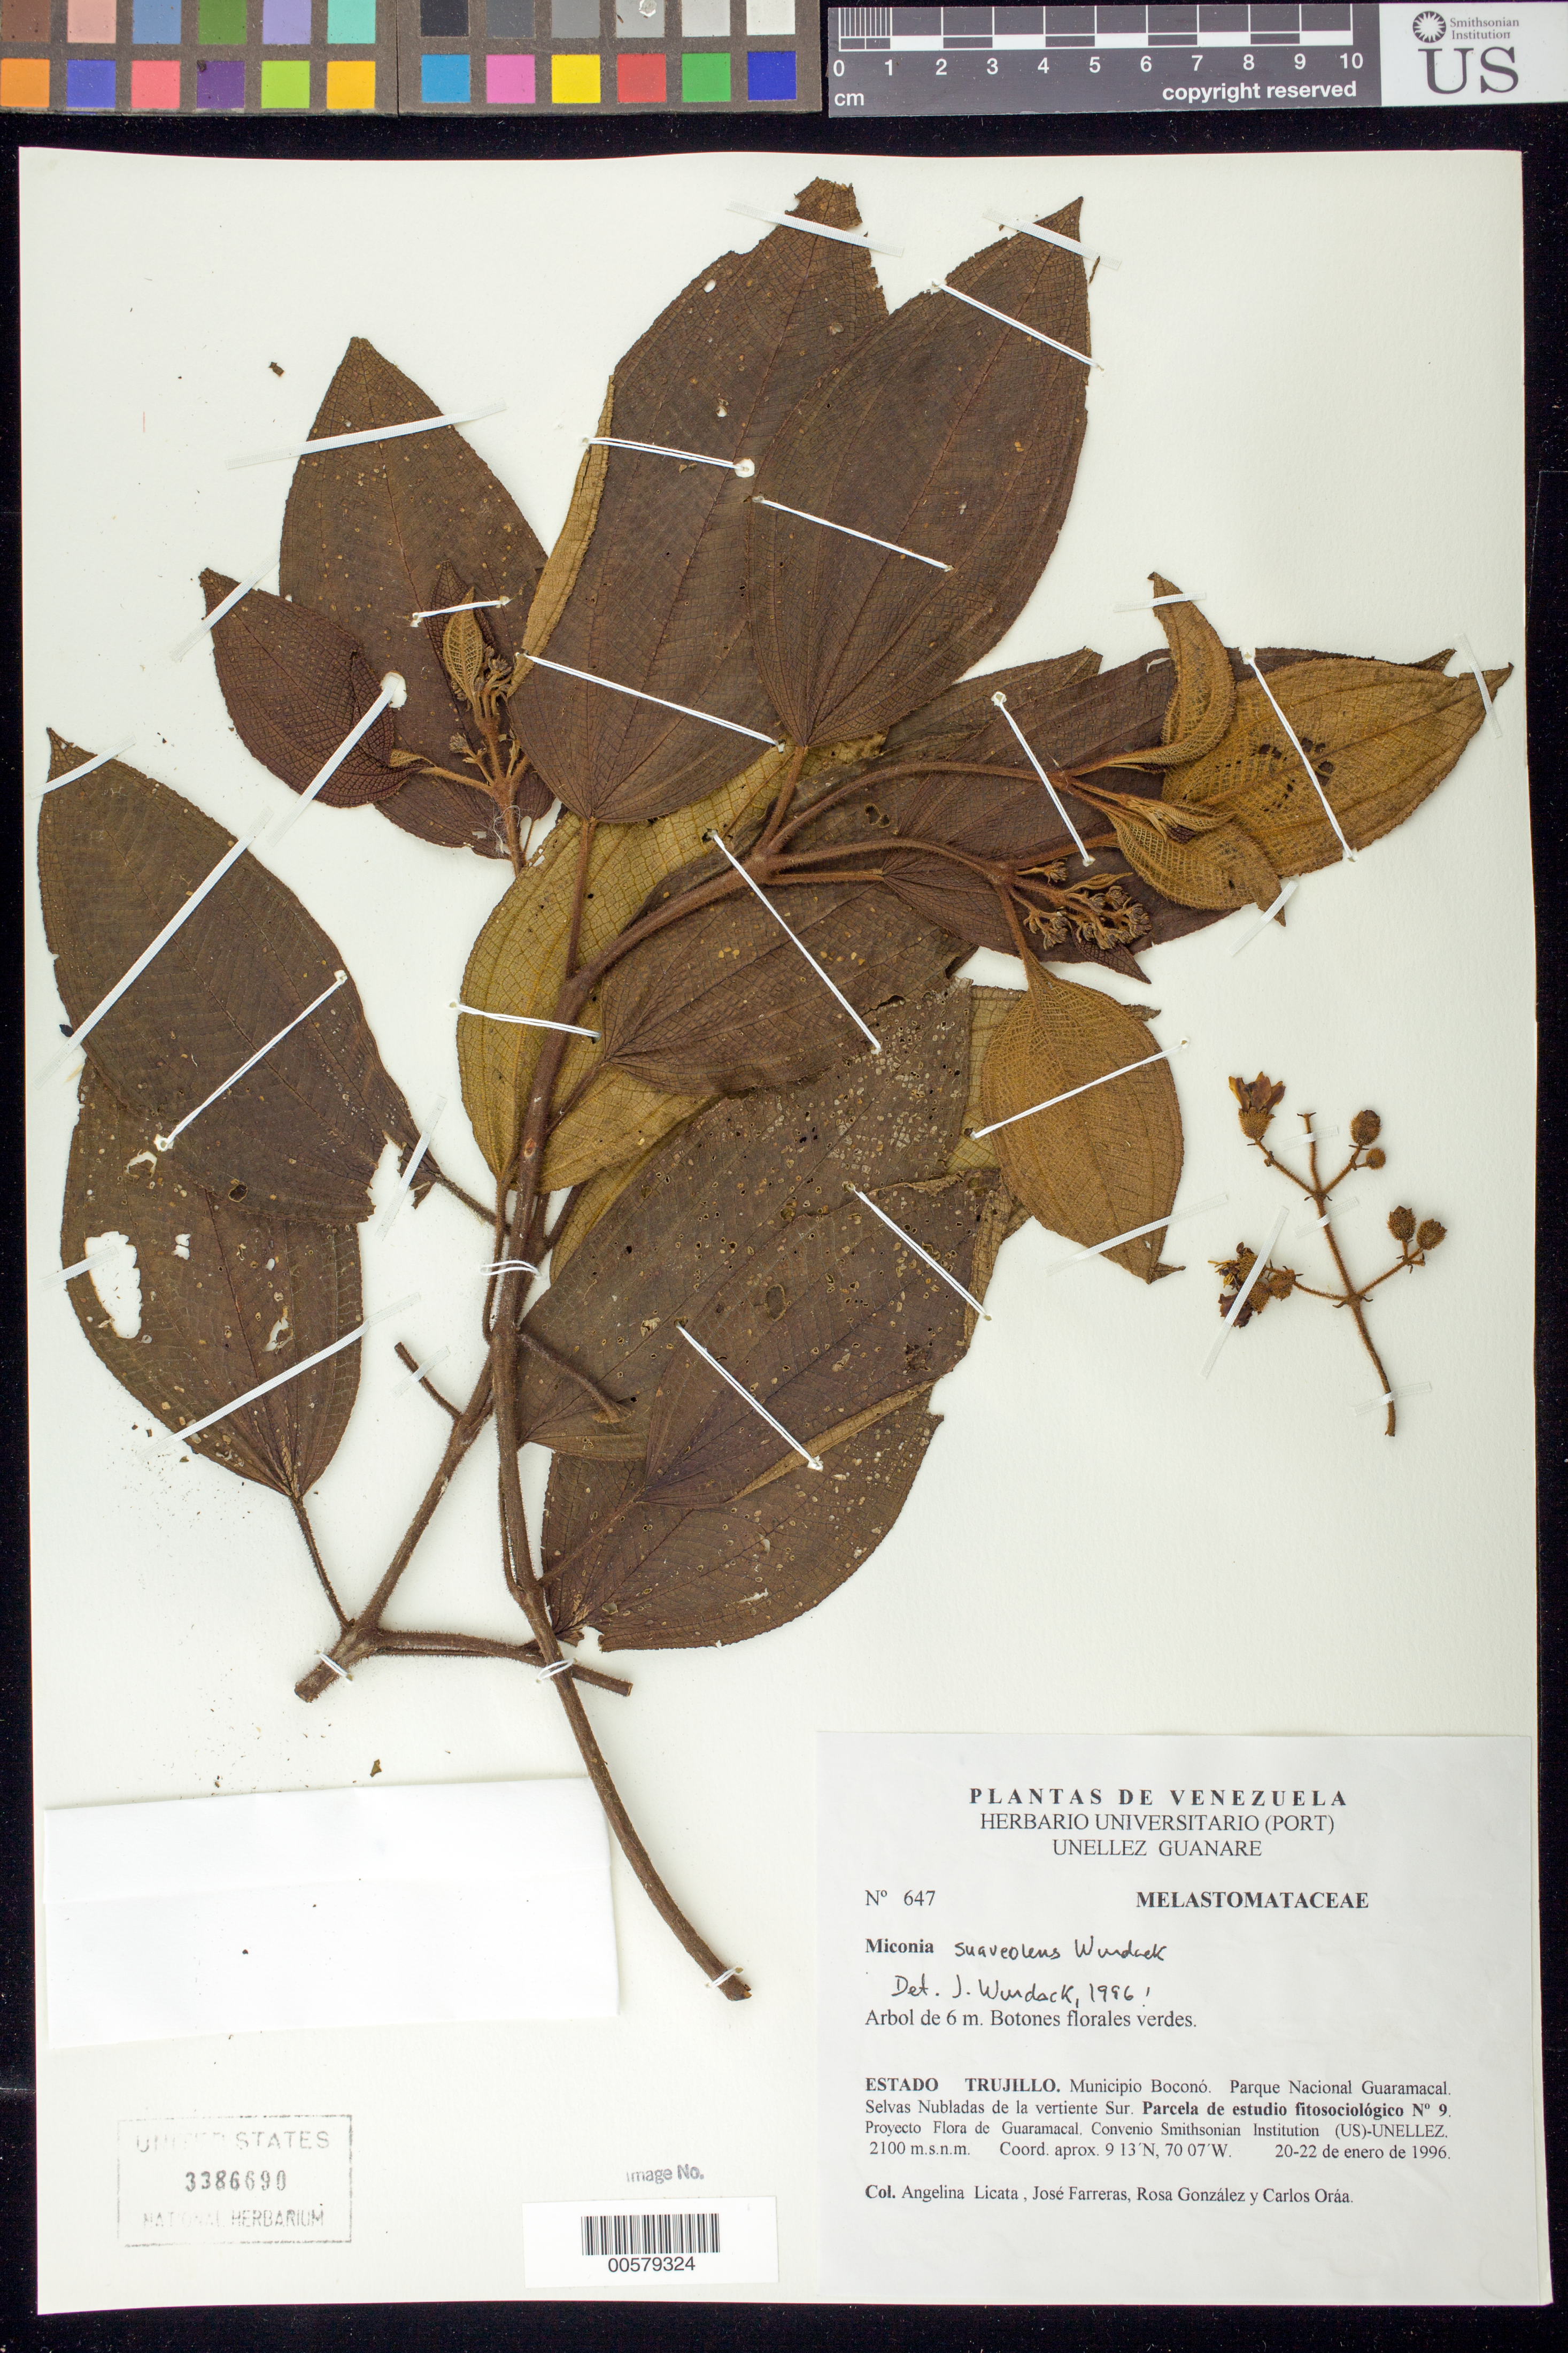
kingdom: Plantae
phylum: Tracheophyta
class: Magnoliopsida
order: Myrtales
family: Melastomataceae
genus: Miconia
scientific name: Miconia suaveolens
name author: Wurdack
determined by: Wurdack, John J., (US), US (UNITED STATES)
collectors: A. Licata, J. Farreras, R. González & C. Oráa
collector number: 647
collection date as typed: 20 Jan 1996 to 22 Jan 1996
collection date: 1996-01-20/1996-01-22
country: Venezuela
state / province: Trujillo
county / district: Boconó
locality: Parque Nacional Guaramacal, vertiente S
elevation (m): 2100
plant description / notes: MO, PORT, US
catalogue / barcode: US 3386690